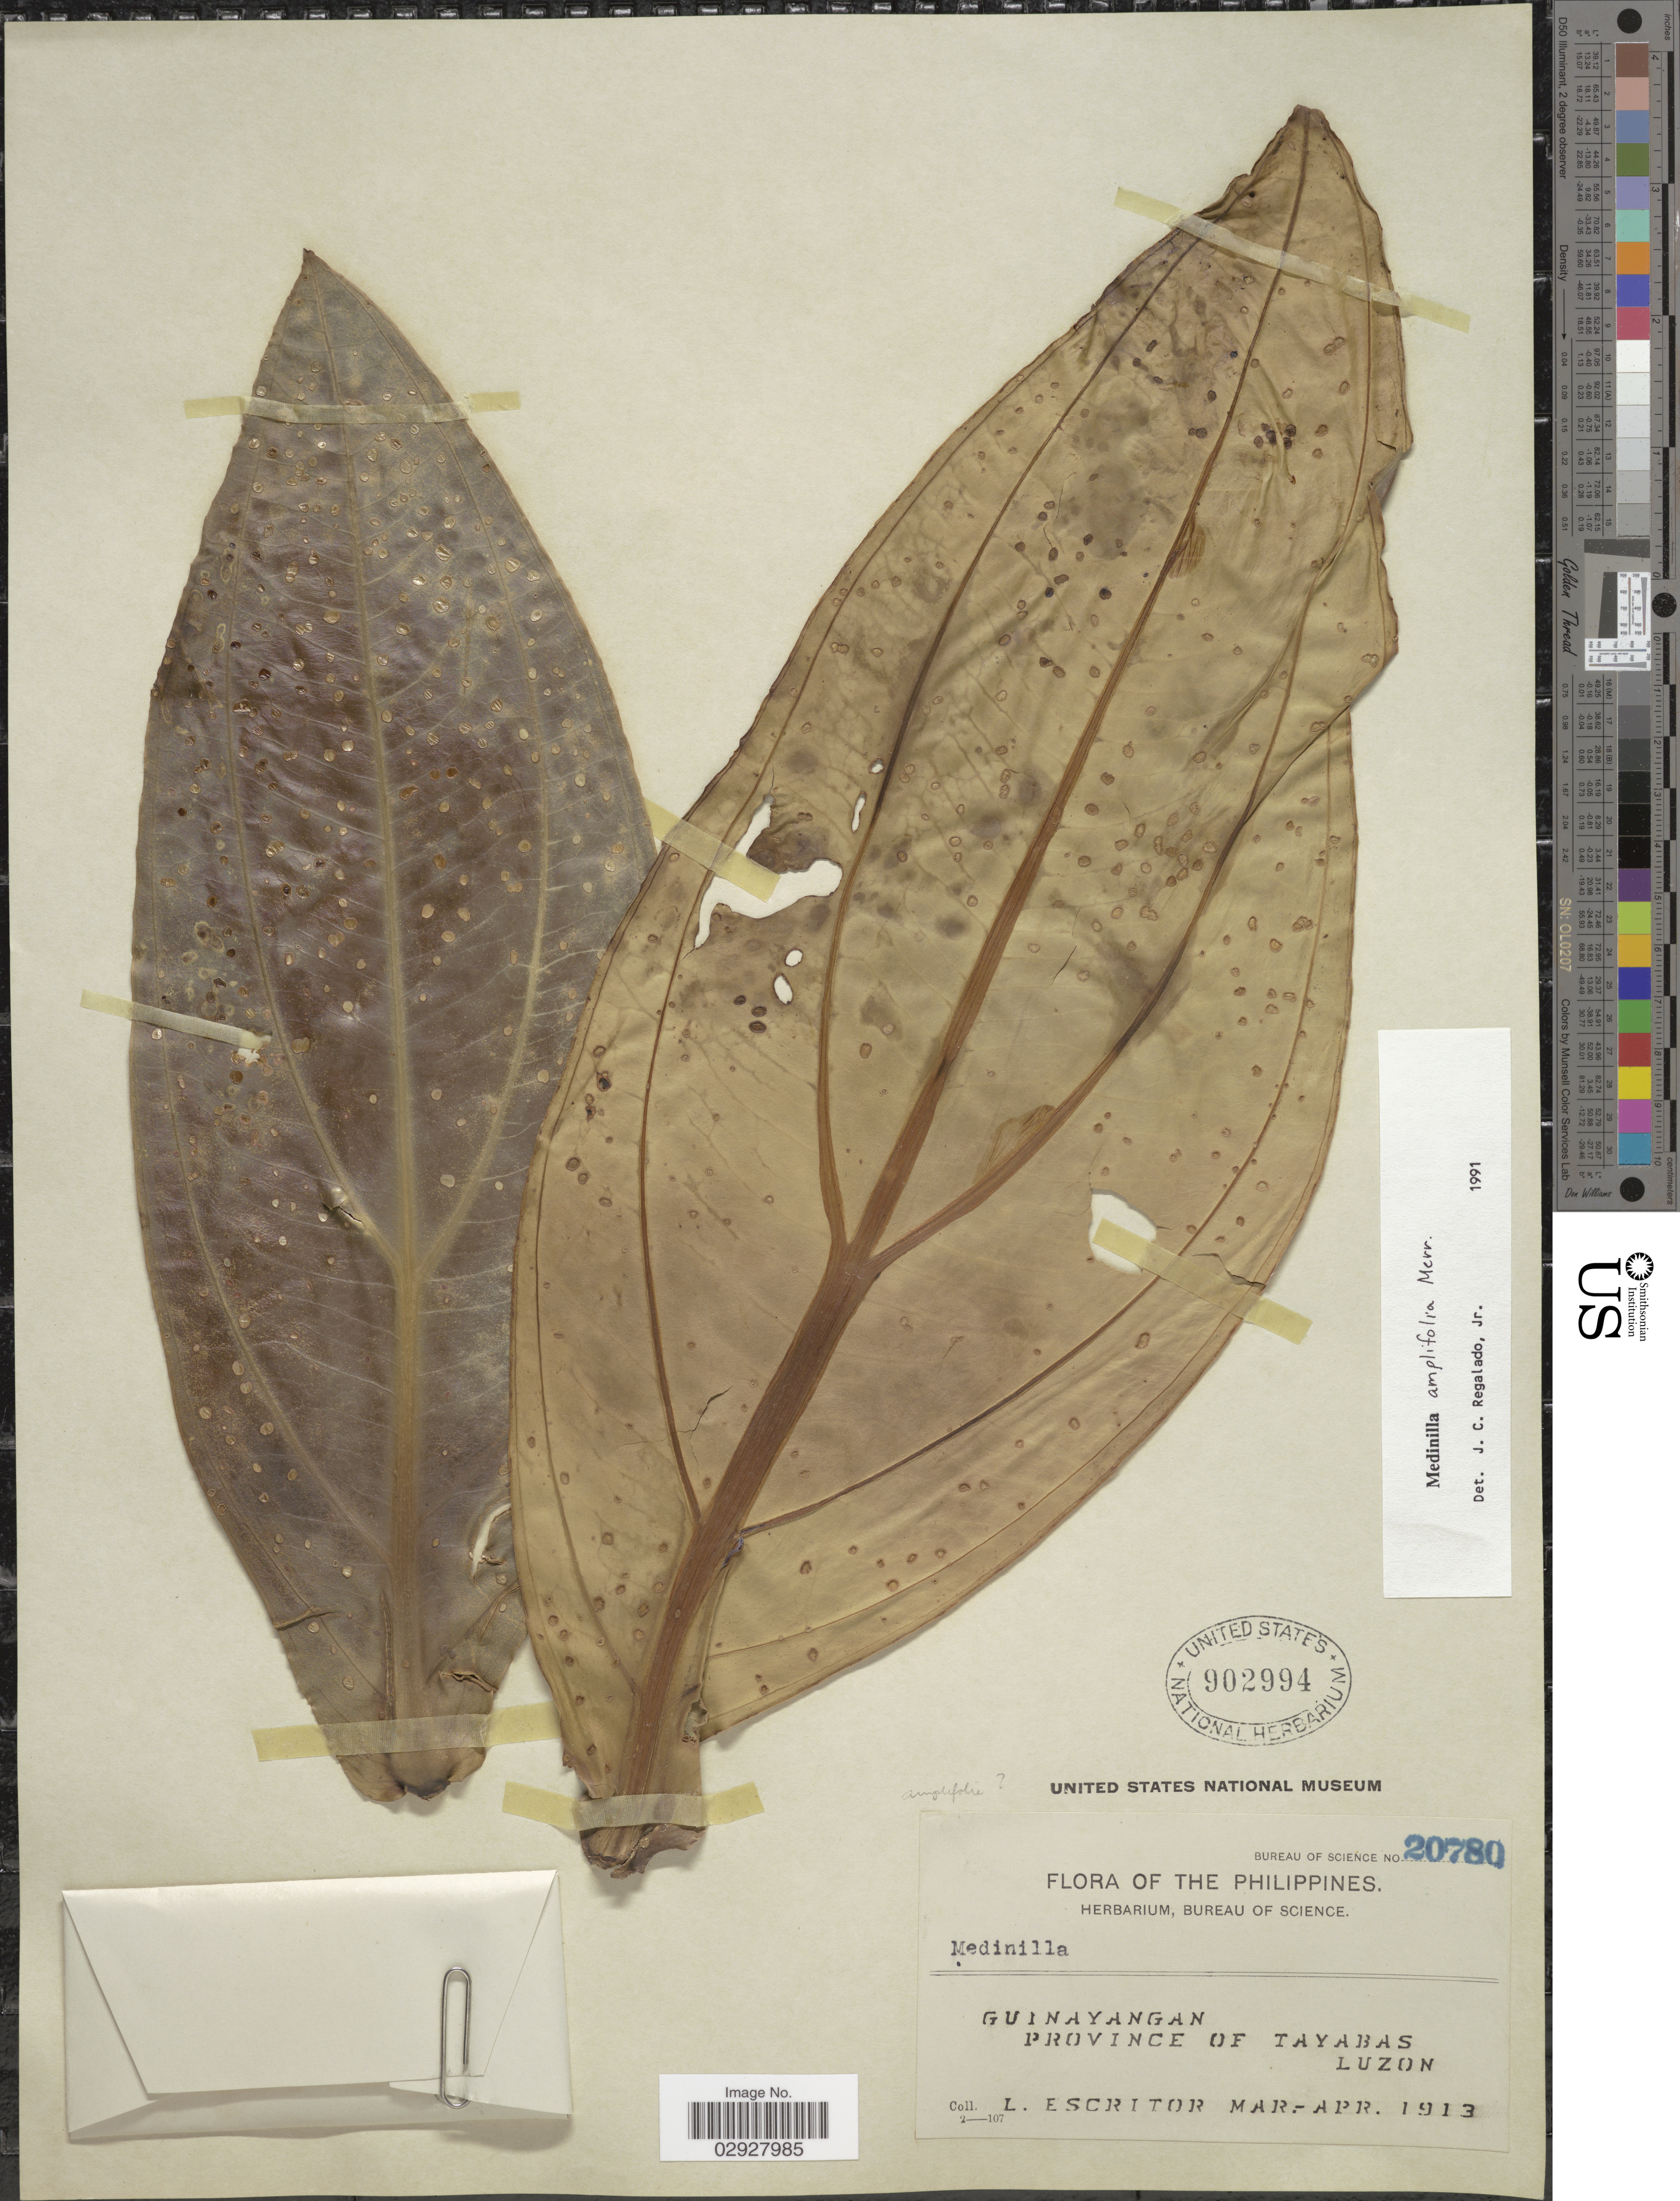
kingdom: Plantae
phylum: Tracheophyta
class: Magnoliopsida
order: Myrtales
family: Melastomataceae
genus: Medinilla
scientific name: Medinilla amplifolia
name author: Merr.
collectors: L. Escritor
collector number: Bureau of Science 20780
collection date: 1913-03/1913-04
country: Philippines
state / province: Calabarzon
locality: Guinayangan, Province of Tayabas, Luzon.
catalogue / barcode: US 902994